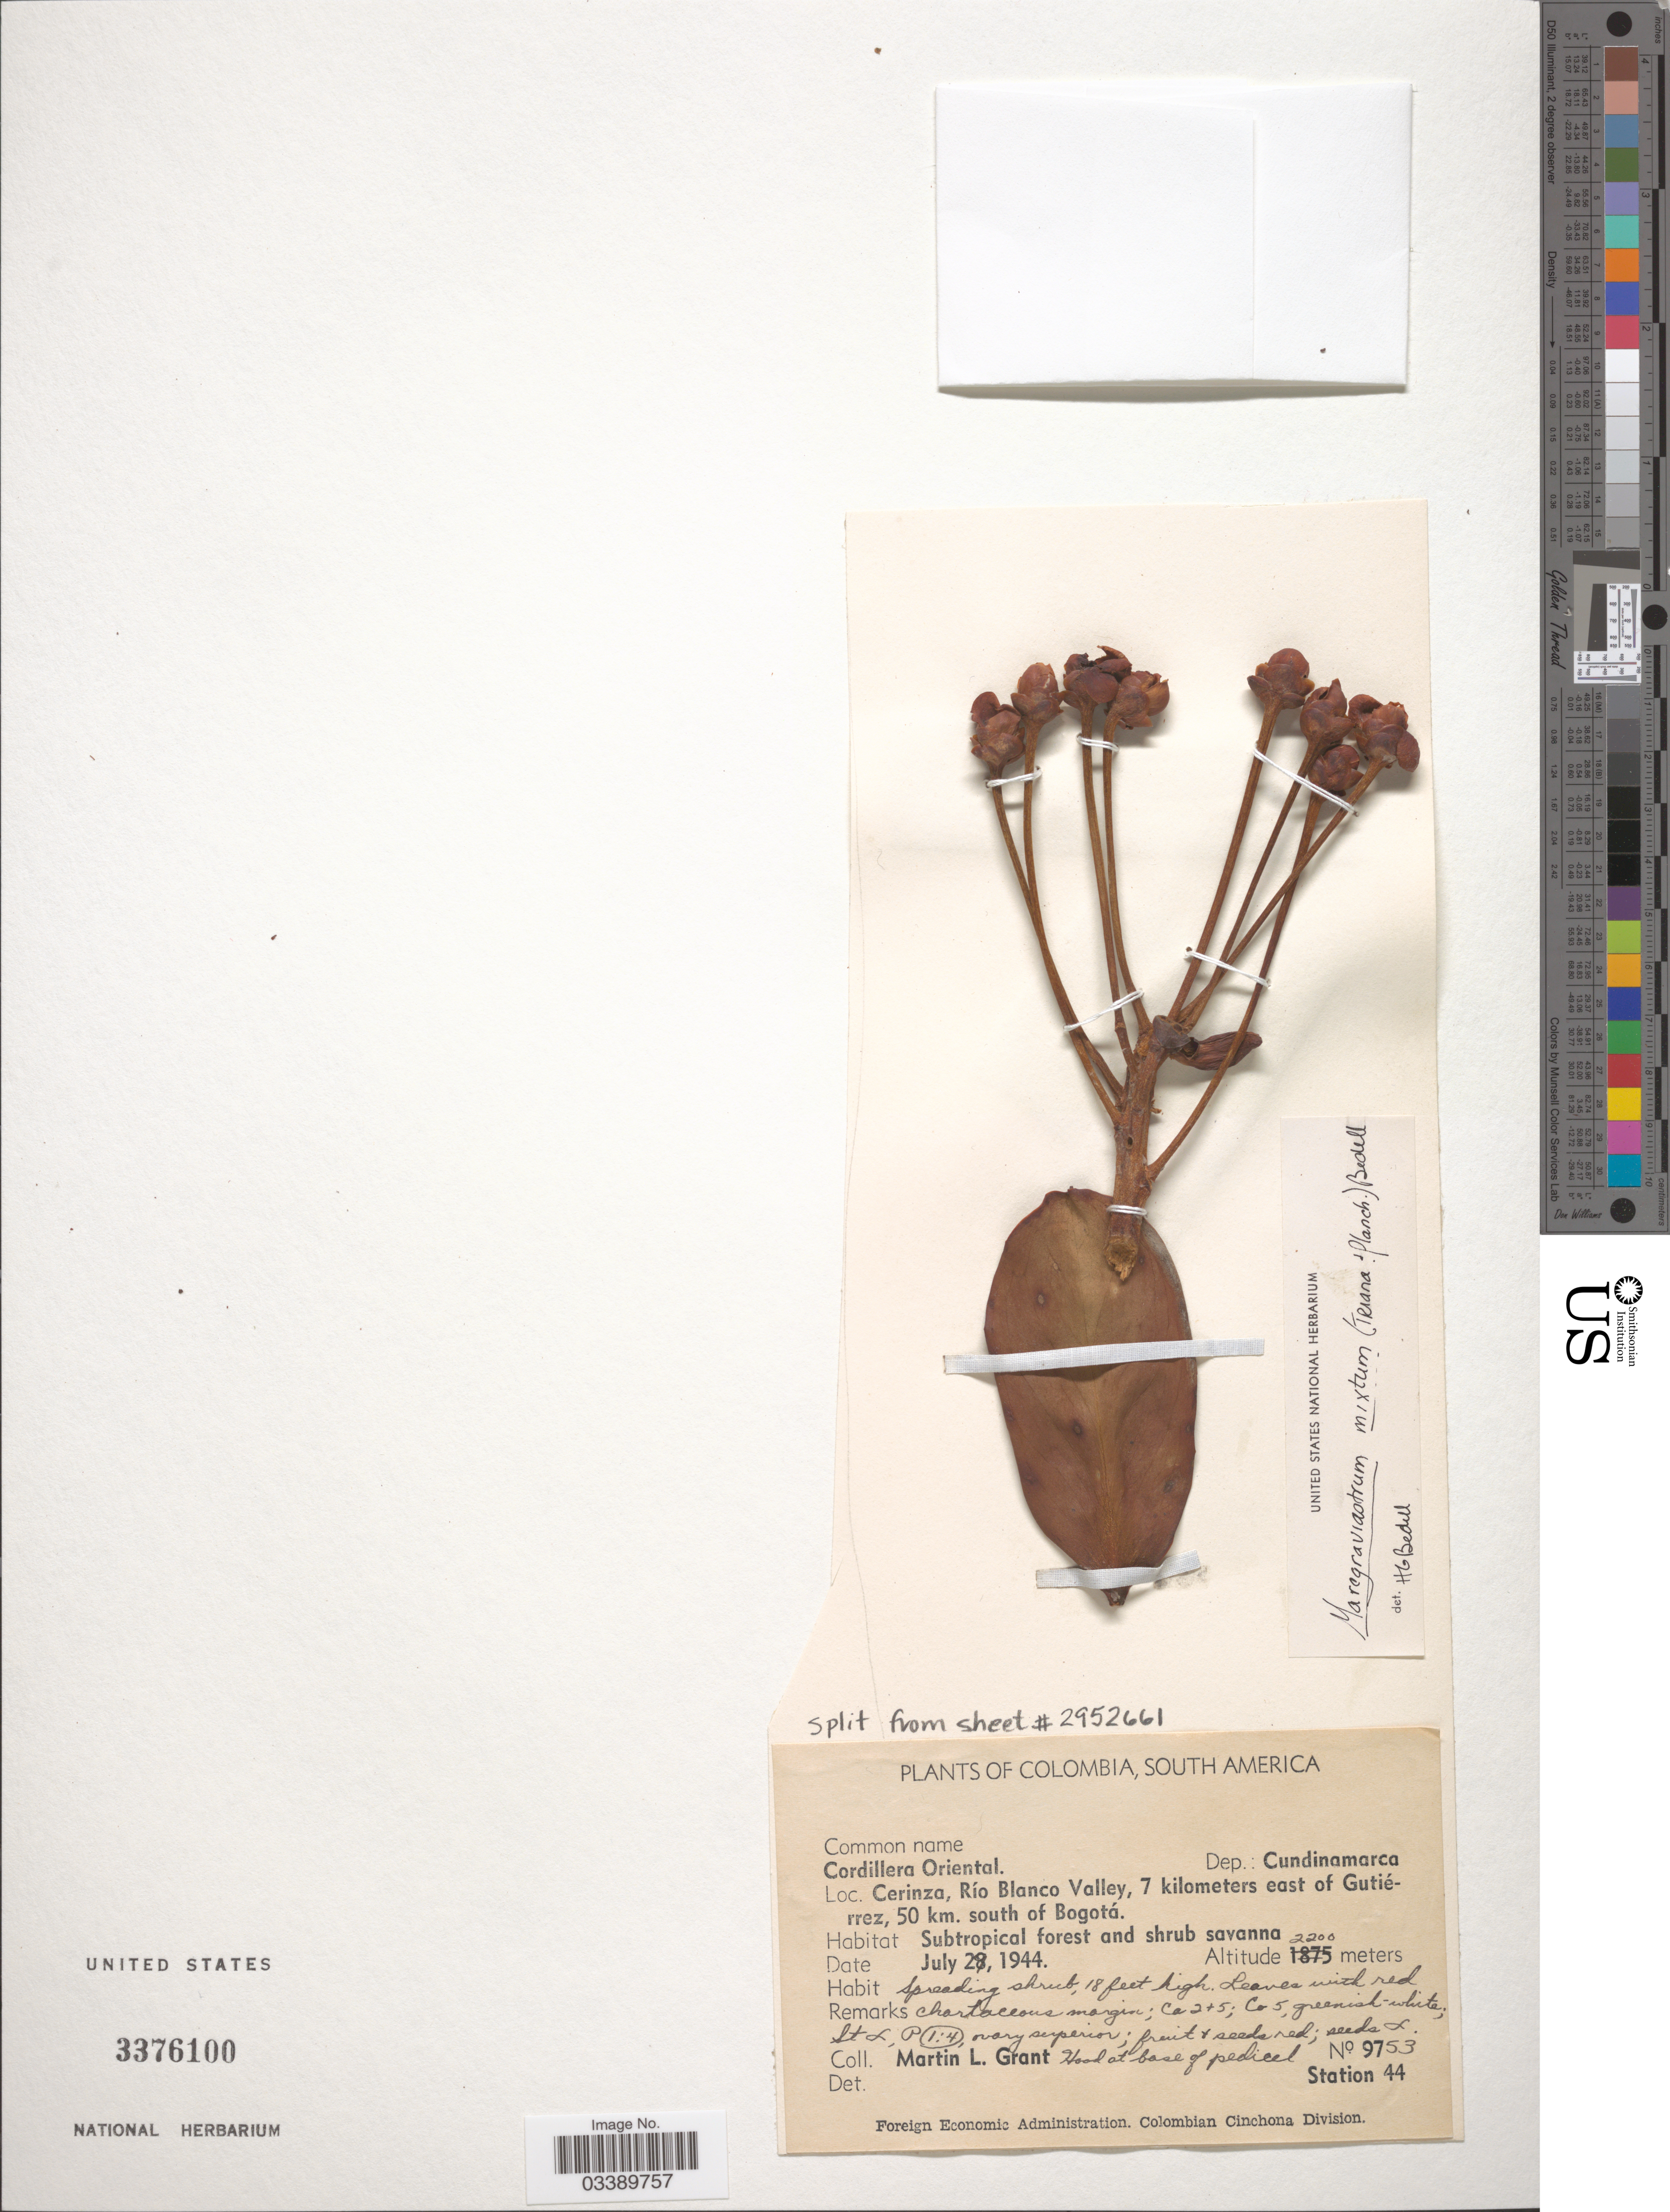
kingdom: Plantae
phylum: Tracheophyta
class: Magnoliopsida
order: Ericales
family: Marcgraviaceae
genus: Marcgraviastrum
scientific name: Marcgraviastrum mixtum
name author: (Triana & Planch.) Bedell ex de Roon & S. Dressler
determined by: Bedell, H. G.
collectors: M. L. Grant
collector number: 9753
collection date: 1944-07-28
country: Colombia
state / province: Cundinamarca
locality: Cordillera Oriental. Dep.: Cundinamarca. Cerinza, Río Blanco Valley, 7 kilometers east of Gutiérrez, 50 km. south of Bogotá. Station 44.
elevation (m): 2200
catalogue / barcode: US 3376100